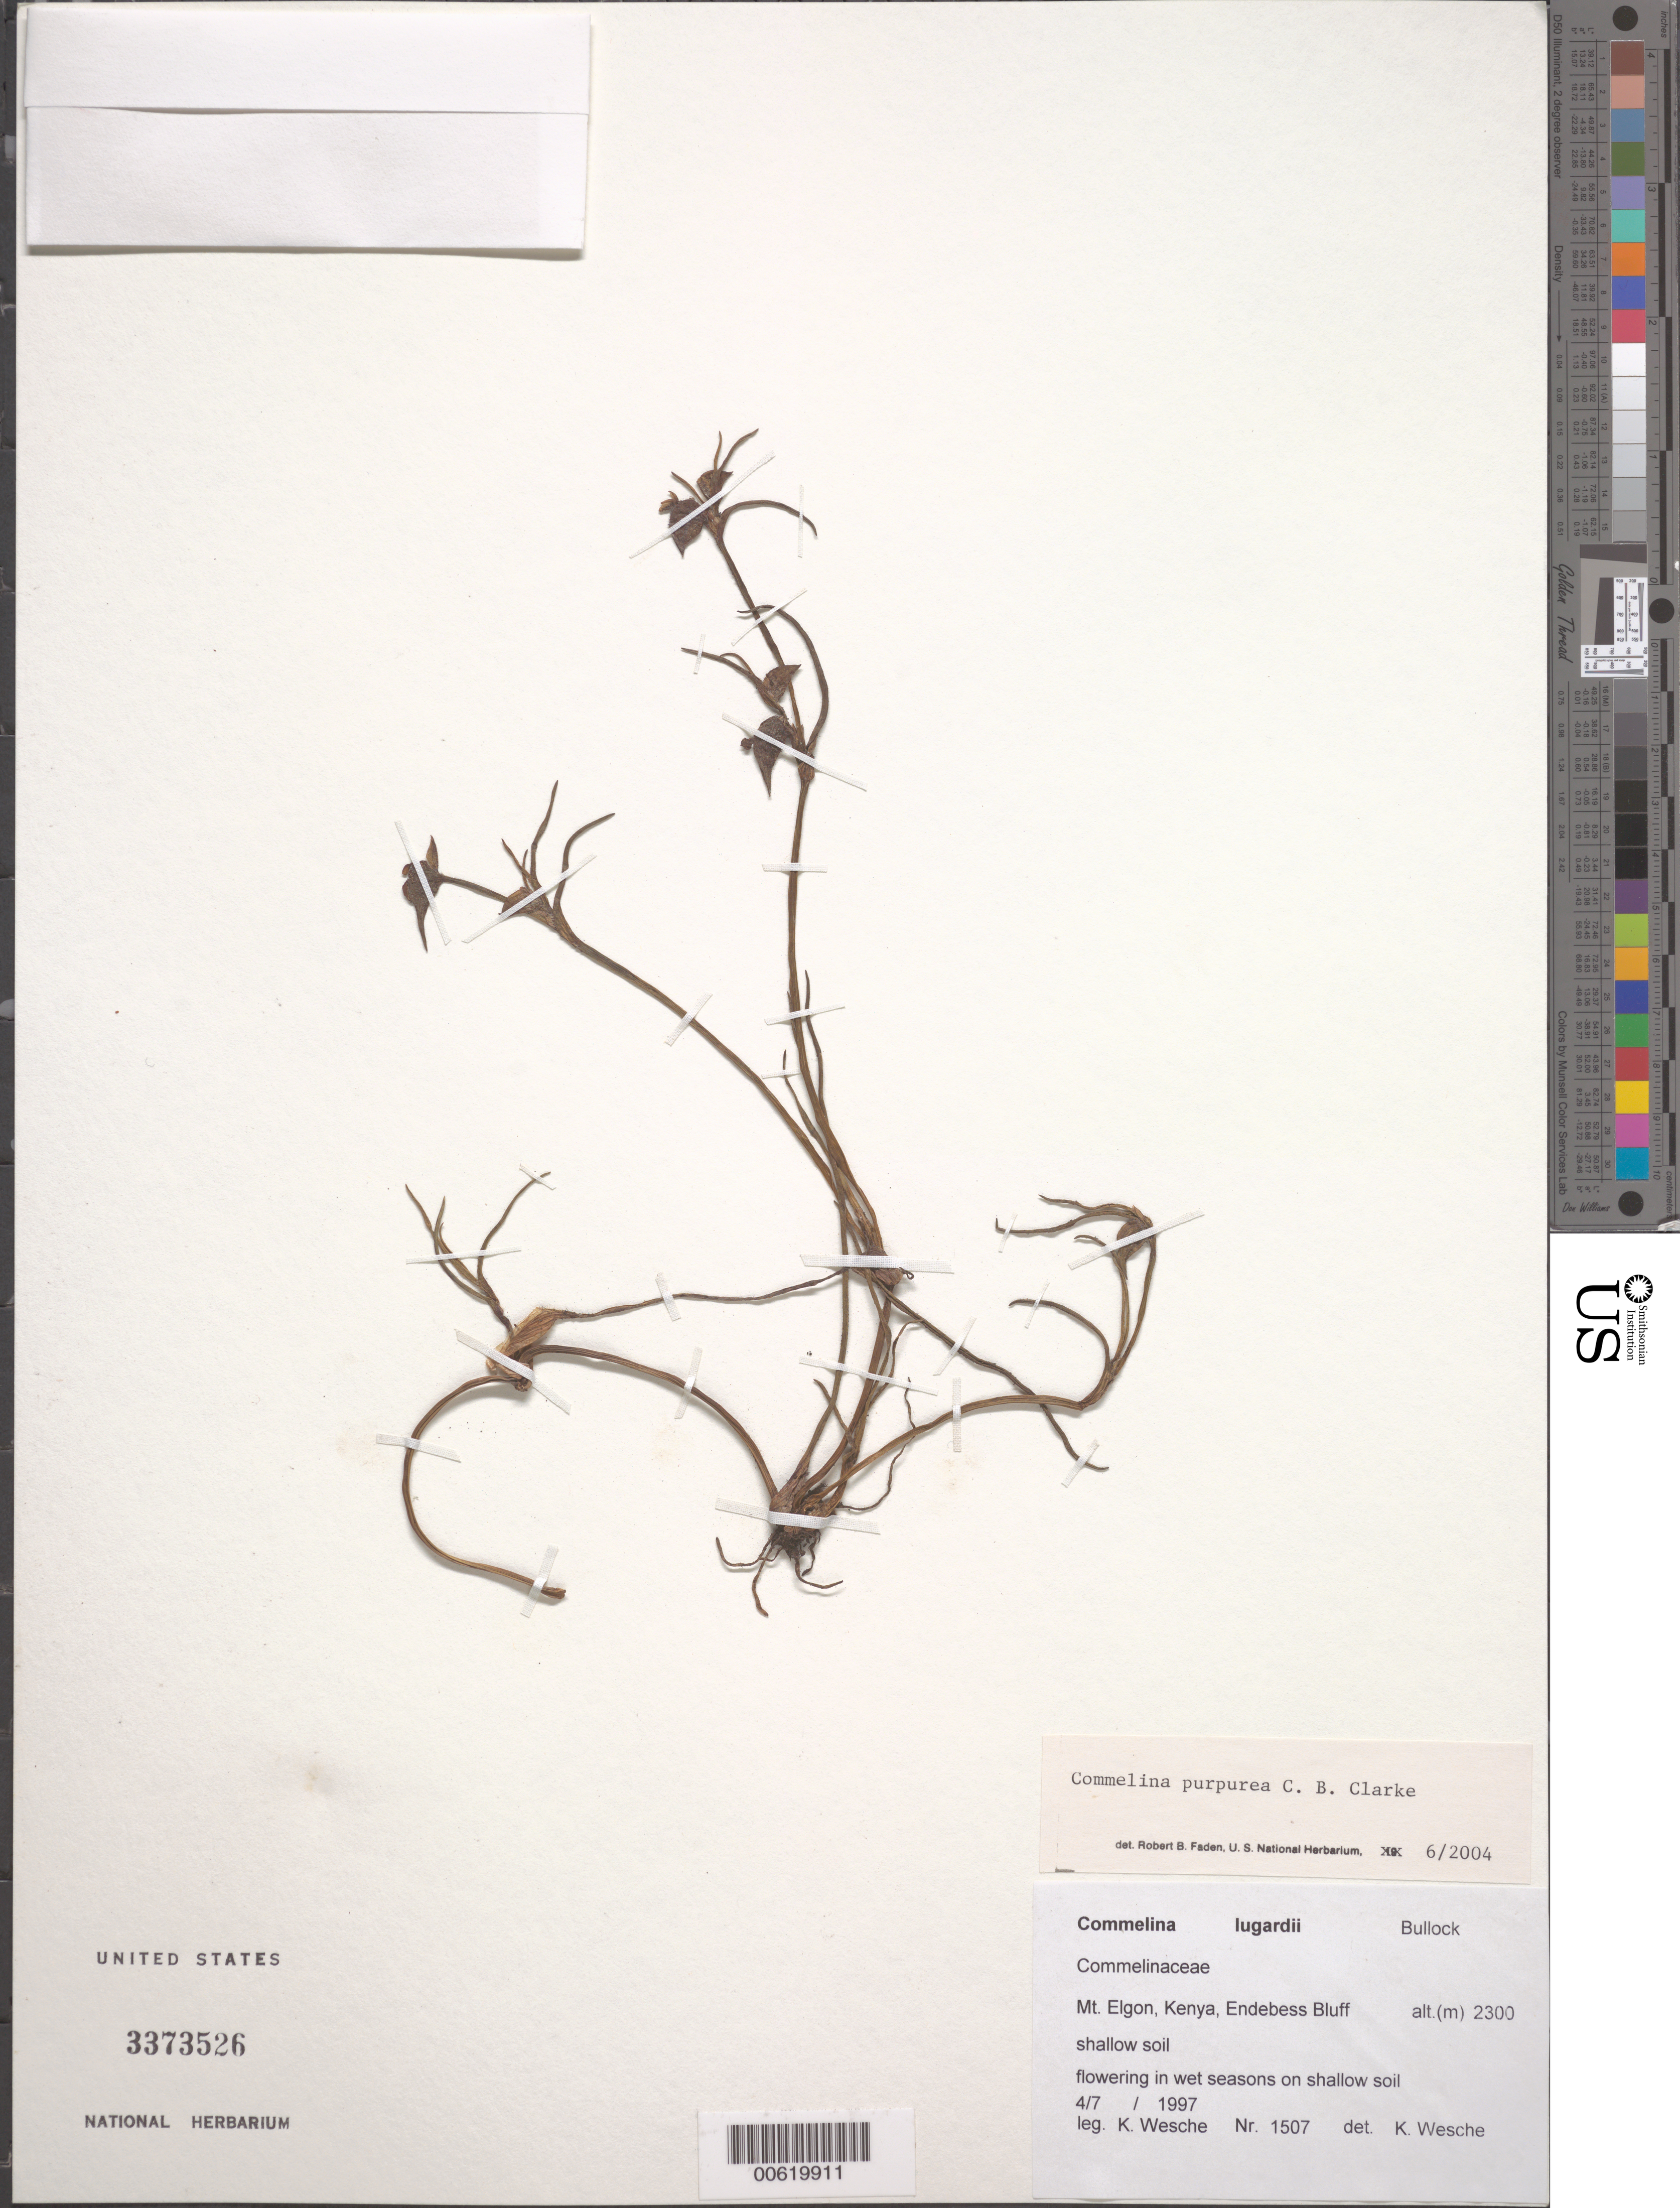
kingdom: Plantae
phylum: Tracheophyta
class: Liliopsida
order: Commelinales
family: Commelinaceae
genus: Commelina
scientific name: Commelina purpurea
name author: C.B. Clarke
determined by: Faden, Robert B., (US), Smithsonian Institution - National Museum of Natural History (UNITED STATES)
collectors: K. Wesche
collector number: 1507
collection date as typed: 04 Jul 1997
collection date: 1997-07-04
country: Kenya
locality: Mt. elgon, endless bluff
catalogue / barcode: US 3373526